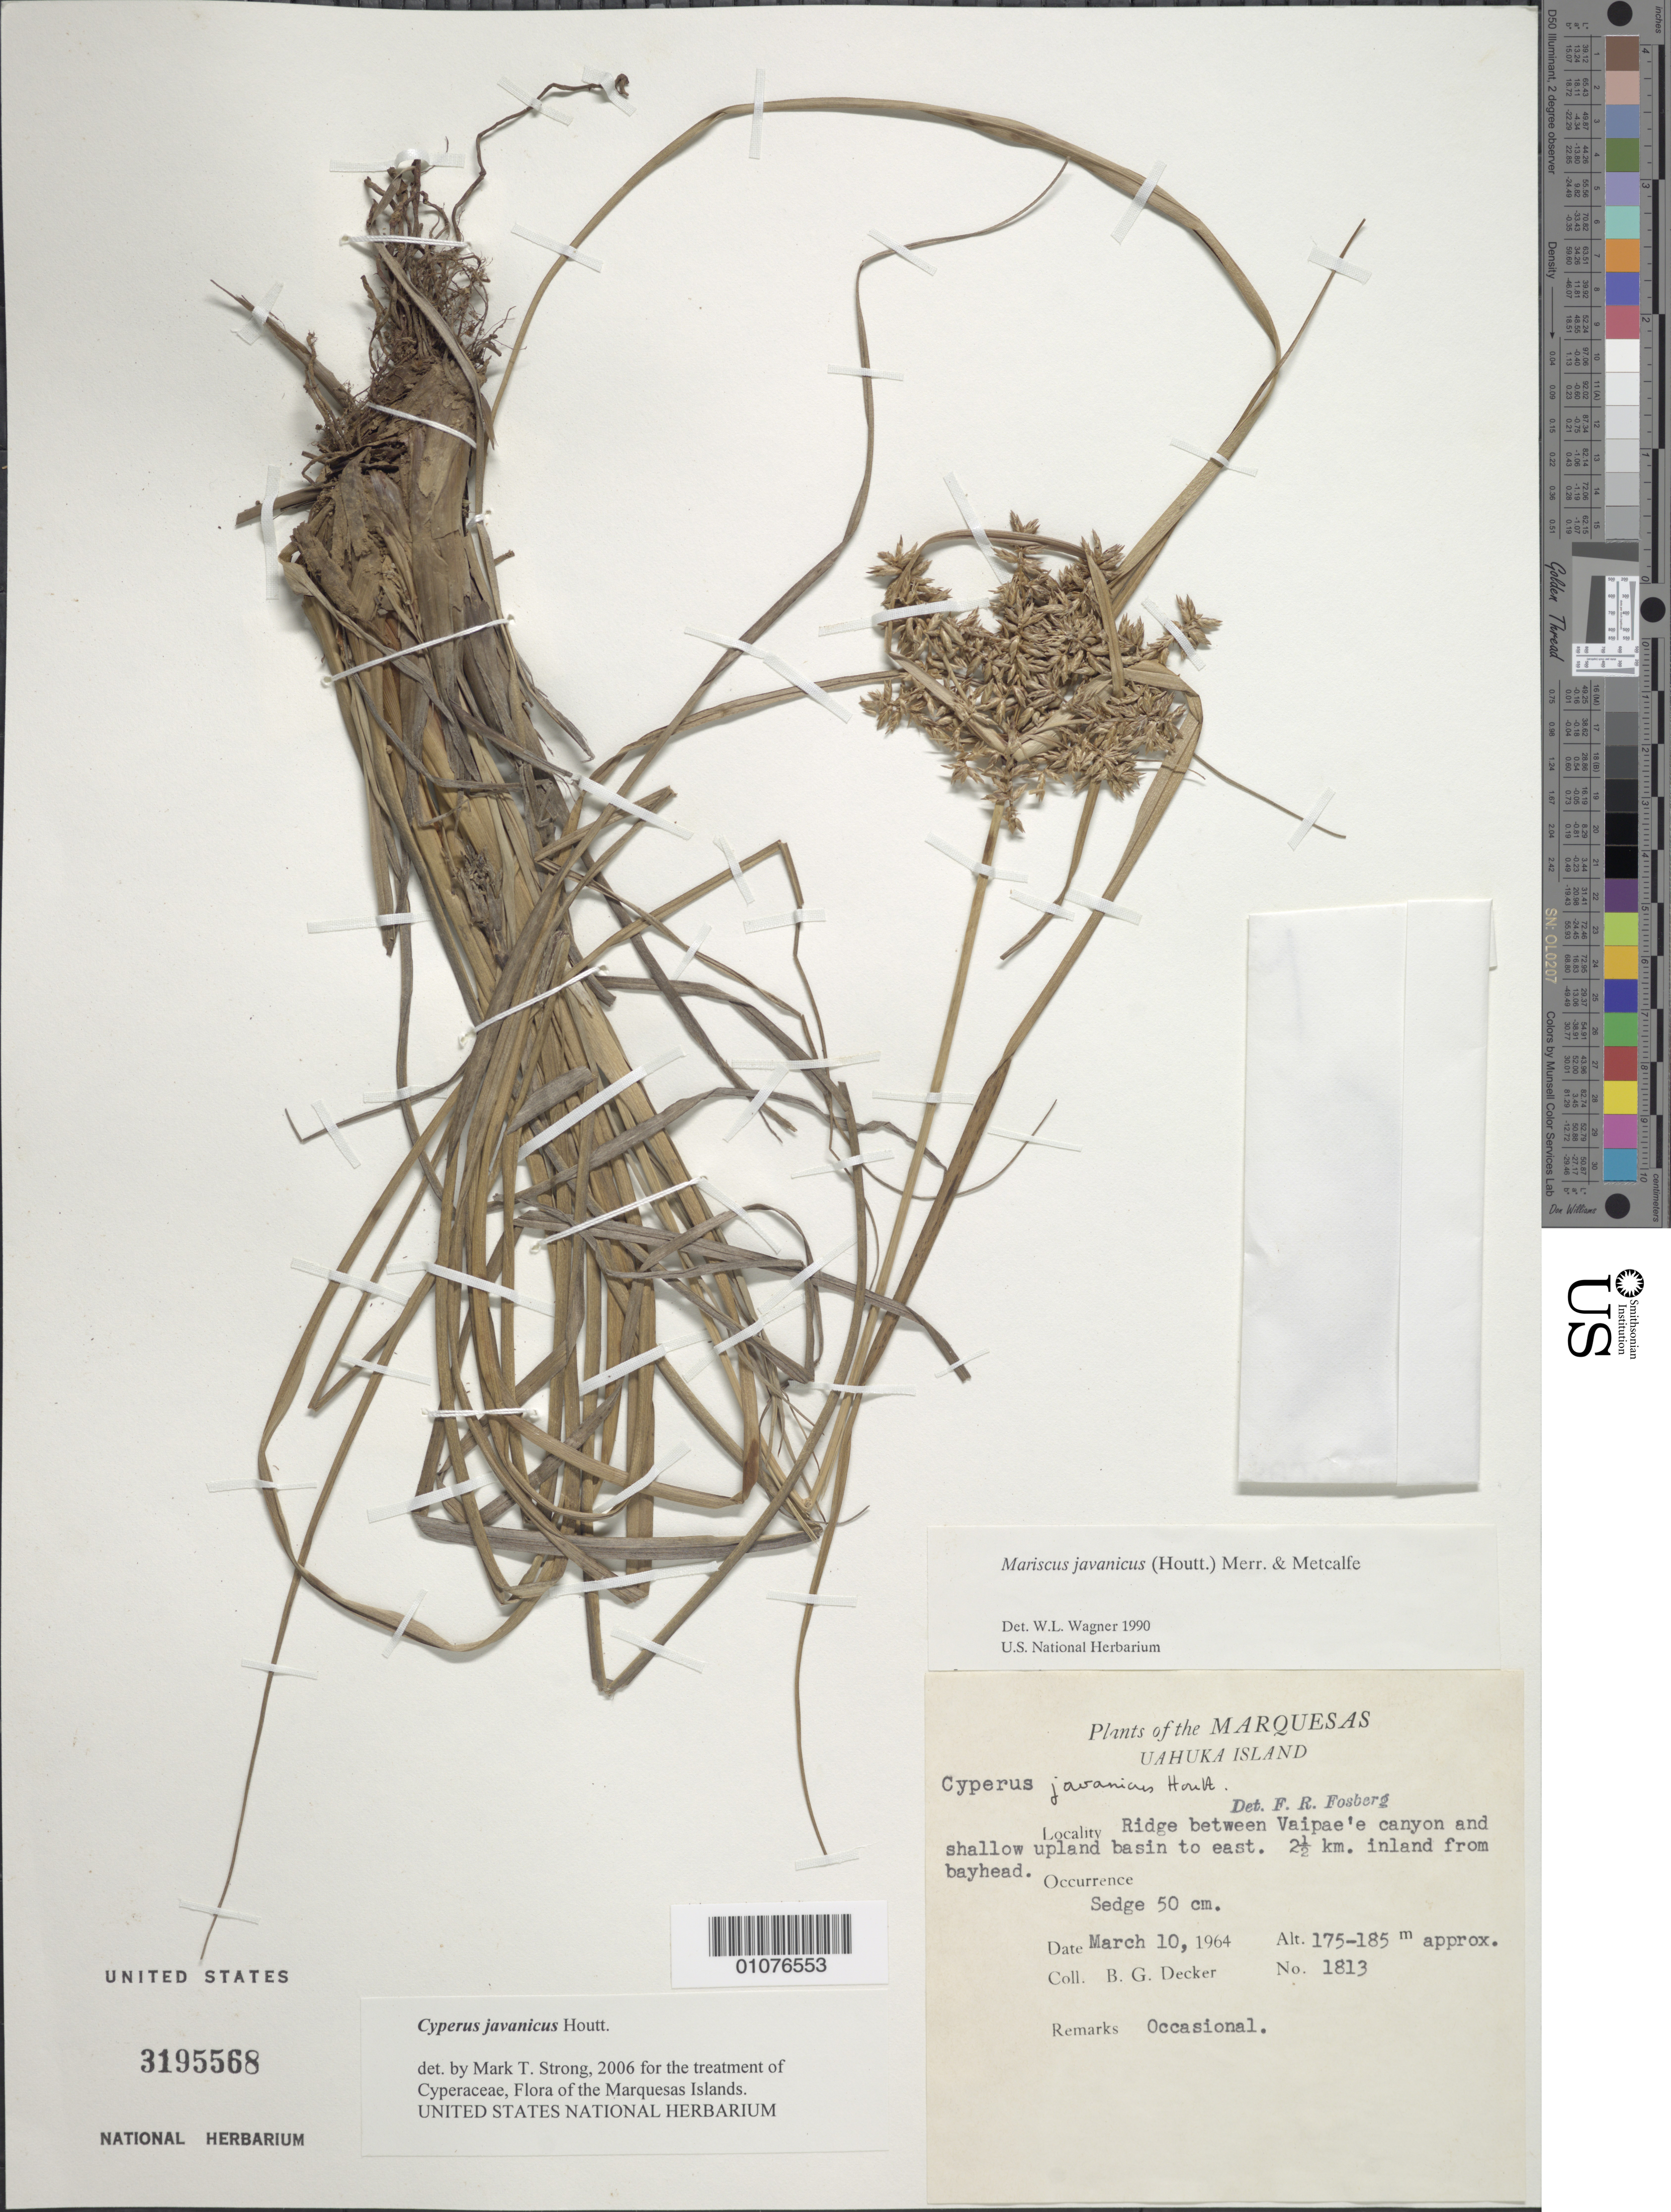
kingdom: Plantae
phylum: Tracheophyta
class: Liliopsida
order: Poales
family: Cyperaceae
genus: Cyperus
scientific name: Cyperus javanicus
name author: Houtt.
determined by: Strong, M. T., (US), Smithsonian Institution - National Museum of Natural History (UNITED STATES)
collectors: B. G. Decker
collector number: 1813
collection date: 1964-03-10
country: French Polynesia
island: Ua Huka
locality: ridge between Vaipae'e canyon and shallow upland basin to E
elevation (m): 175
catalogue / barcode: US 3195568